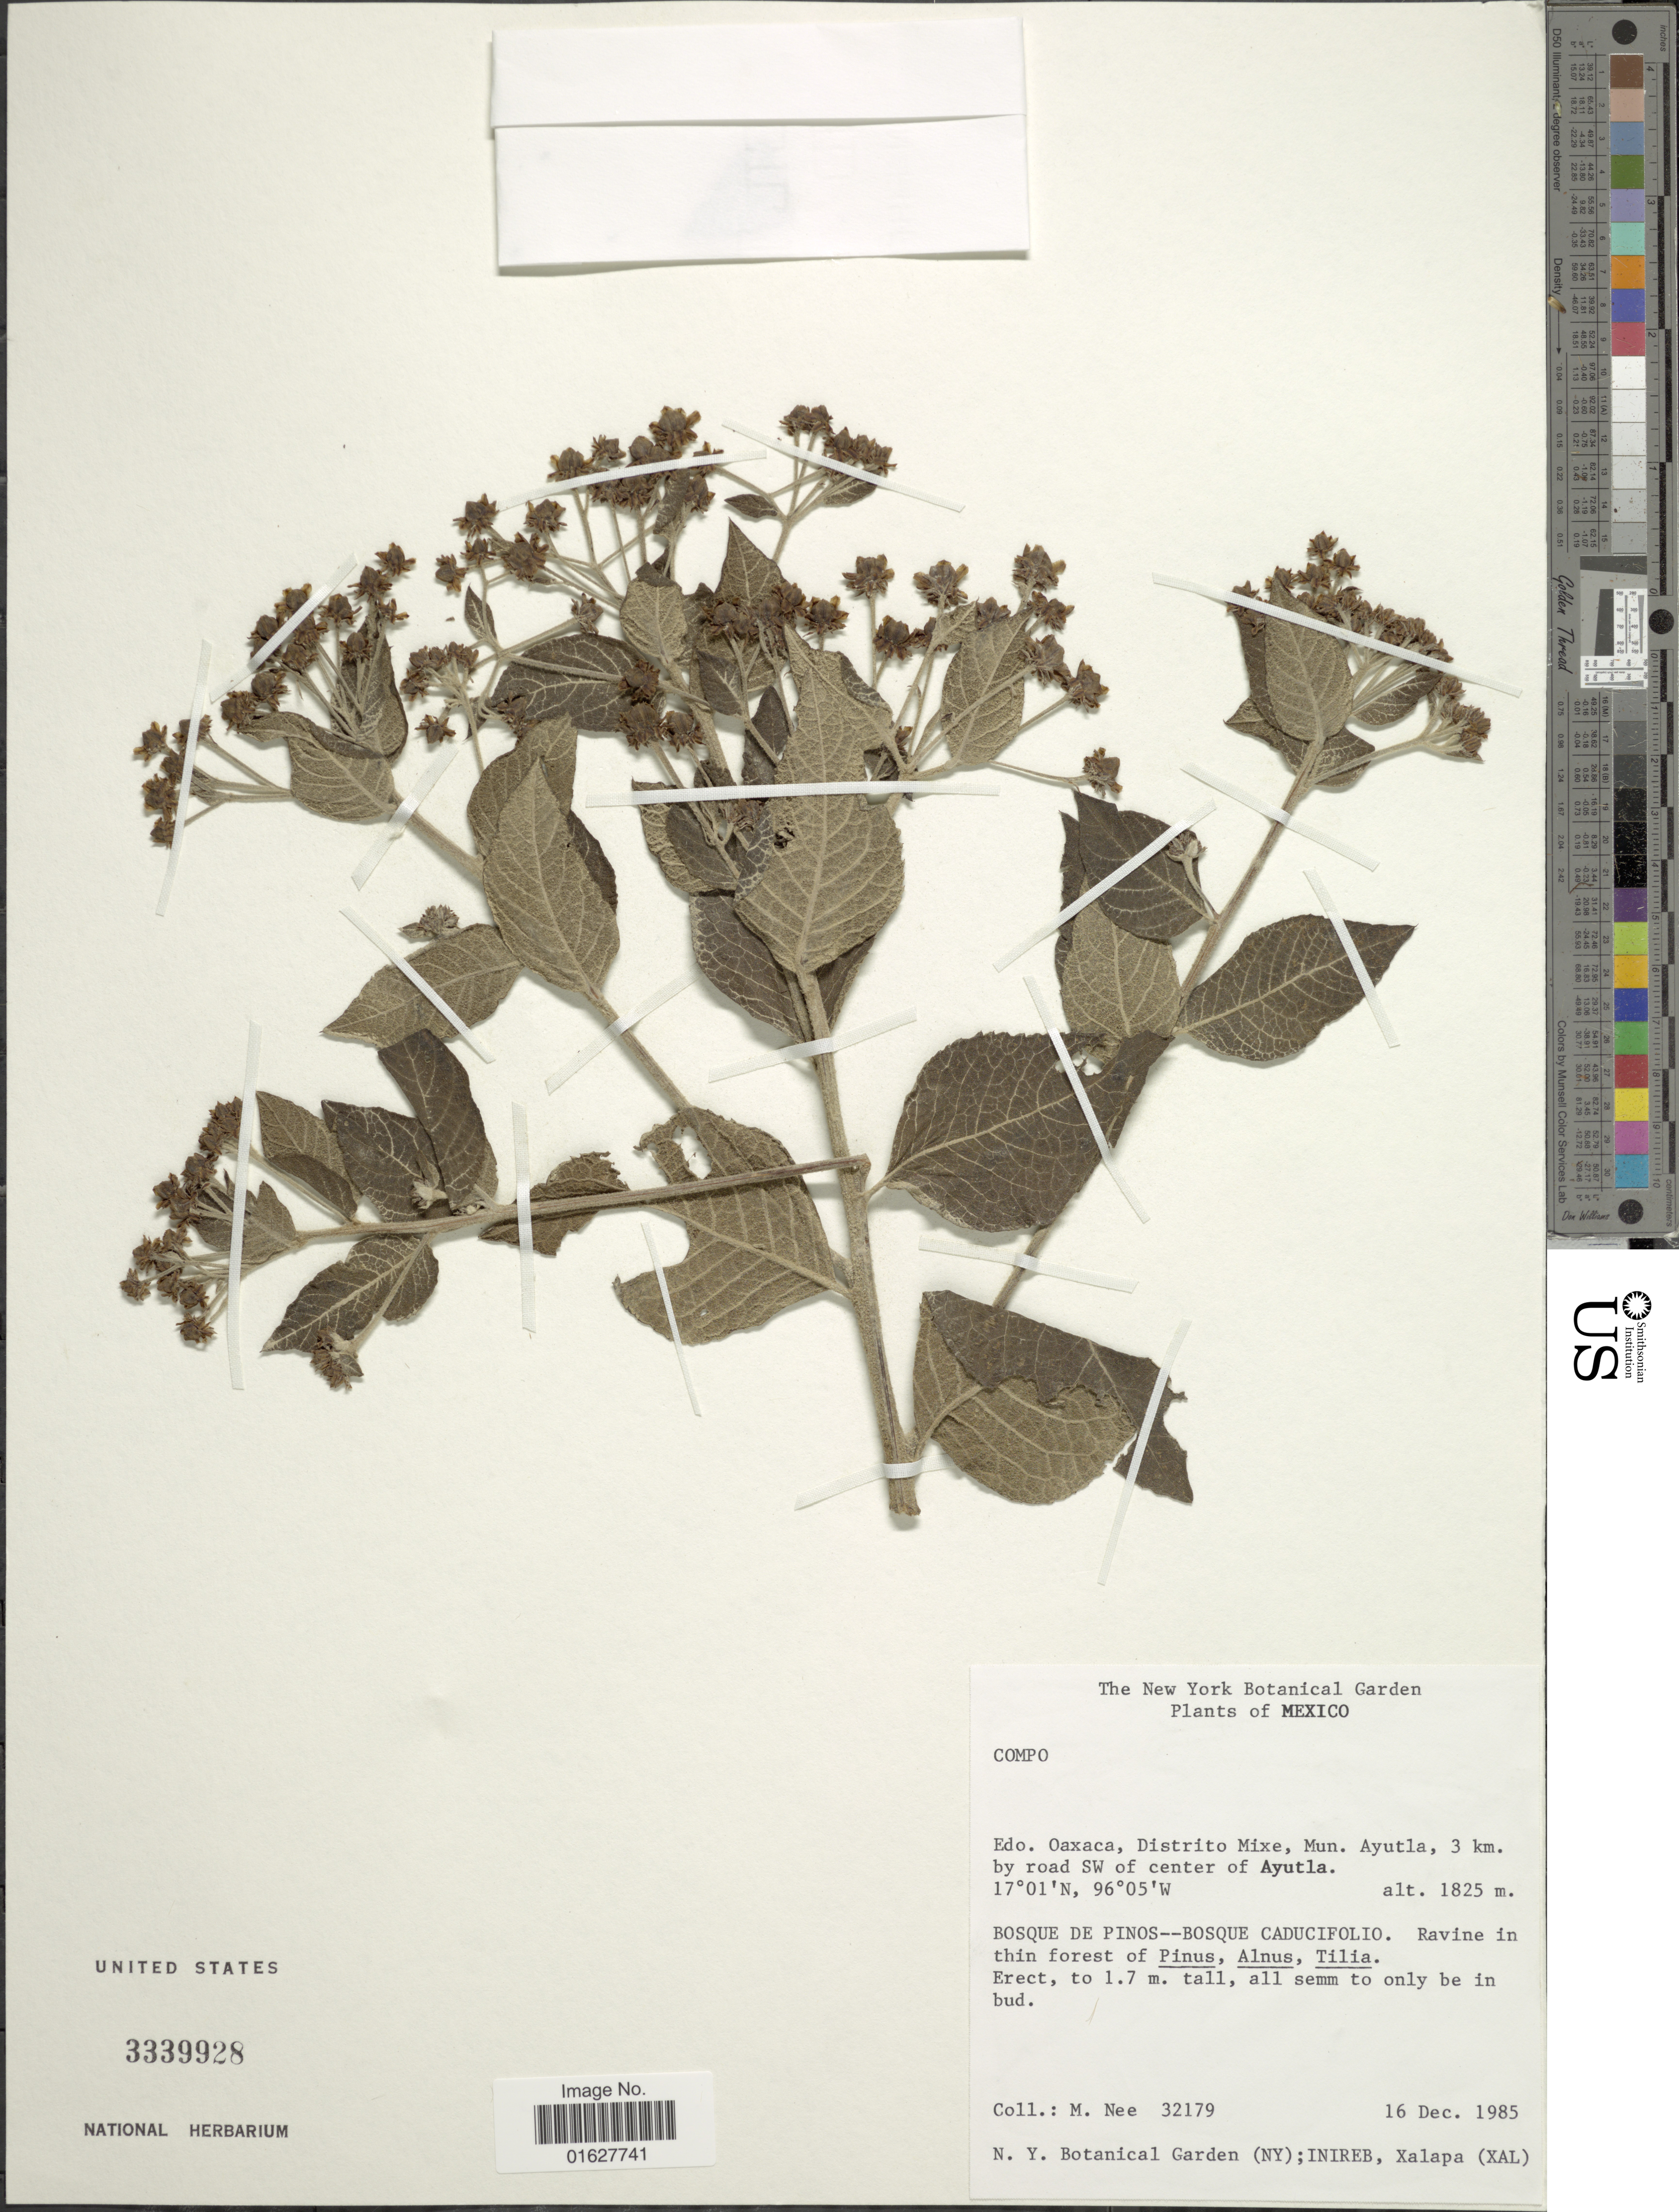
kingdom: Plantae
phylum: Tracheophyta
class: Magnoliopsida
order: Asterales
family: Asteraceae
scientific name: Vickianthus inuloides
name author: (DC.) H. Rob.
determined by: Renon, Polla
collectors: M. Nee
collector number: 32179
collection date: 1985-12-16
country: Mexico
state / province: Oaxaca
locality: Mexico. Edo. Oaxaca, Distrito Mixe, Mun. Ayutla, 3 km. by road SW of center of Ayutla. Bosque de Pinos--Bosque Caducifolio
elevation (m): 1825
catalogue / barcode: US 3339928